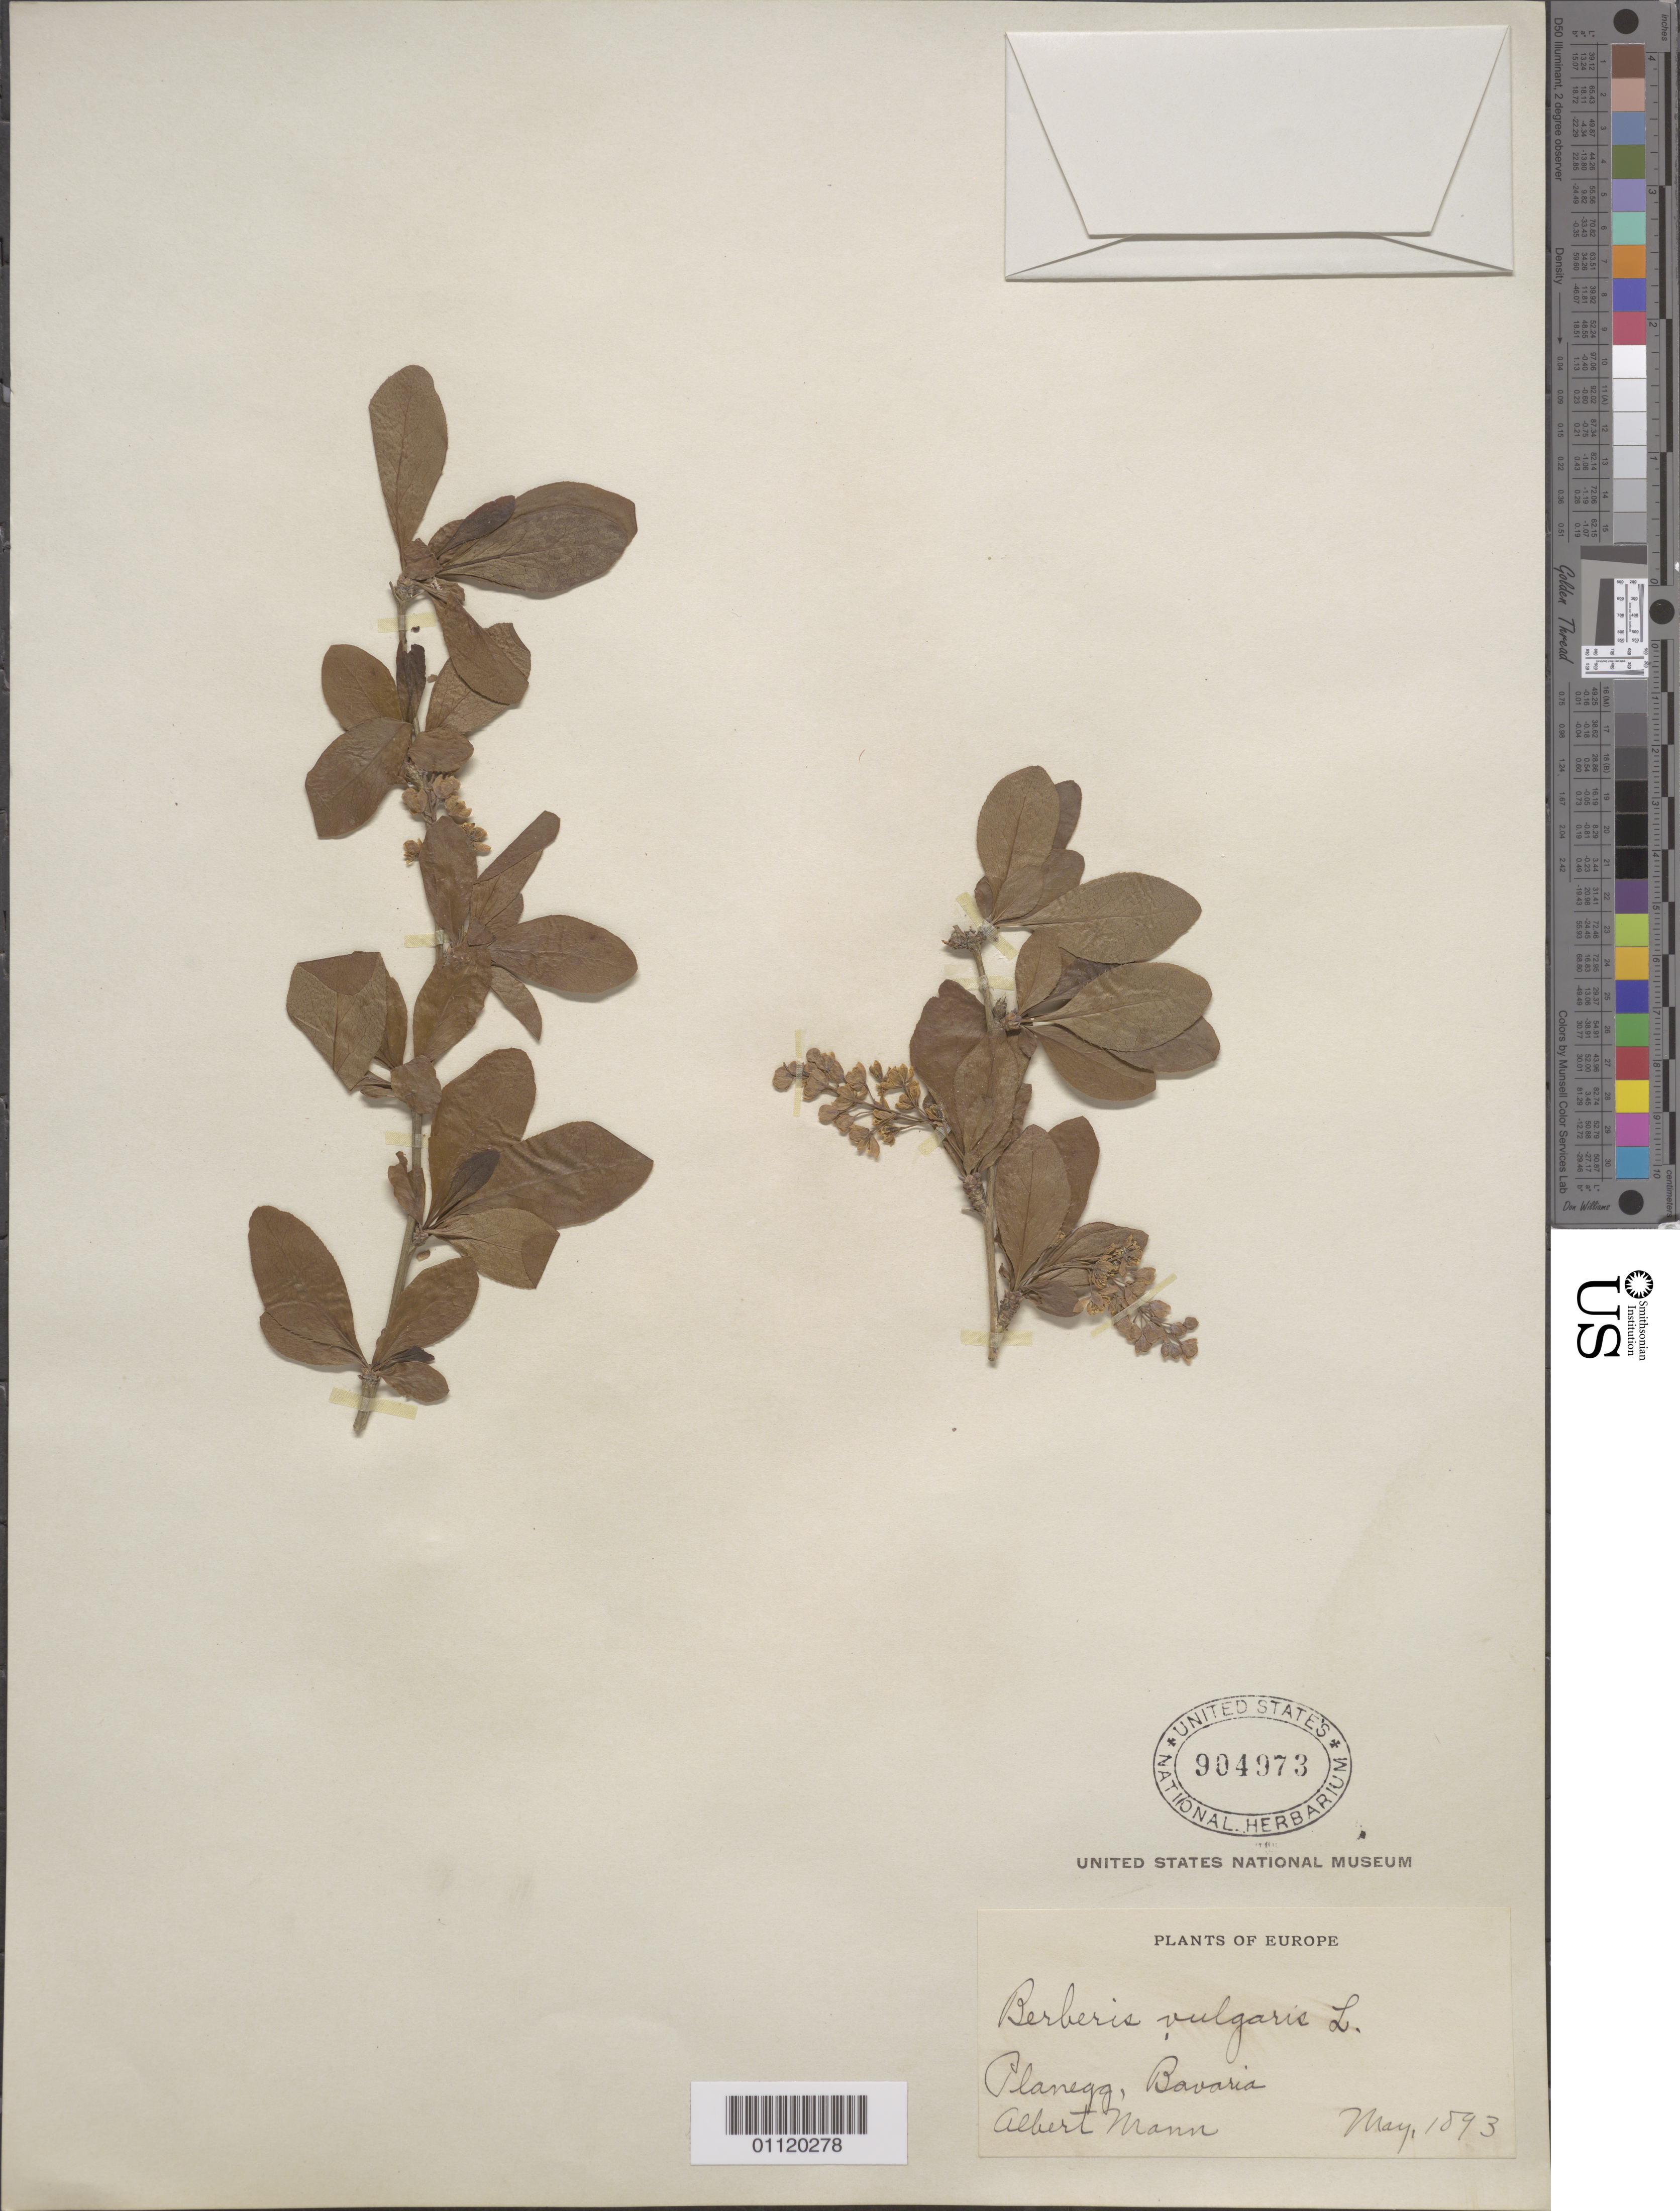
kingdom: Plantae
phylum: Tracheophyta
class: Magnoliopsida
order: Ranunculales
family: Berberidaceae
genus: Berberis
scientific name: Berberis vulgaris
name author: L.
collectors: A. Mann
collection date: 1893-05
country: Germany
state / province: Bayern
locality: Planegg, Bavaria.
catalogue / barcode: US 904973